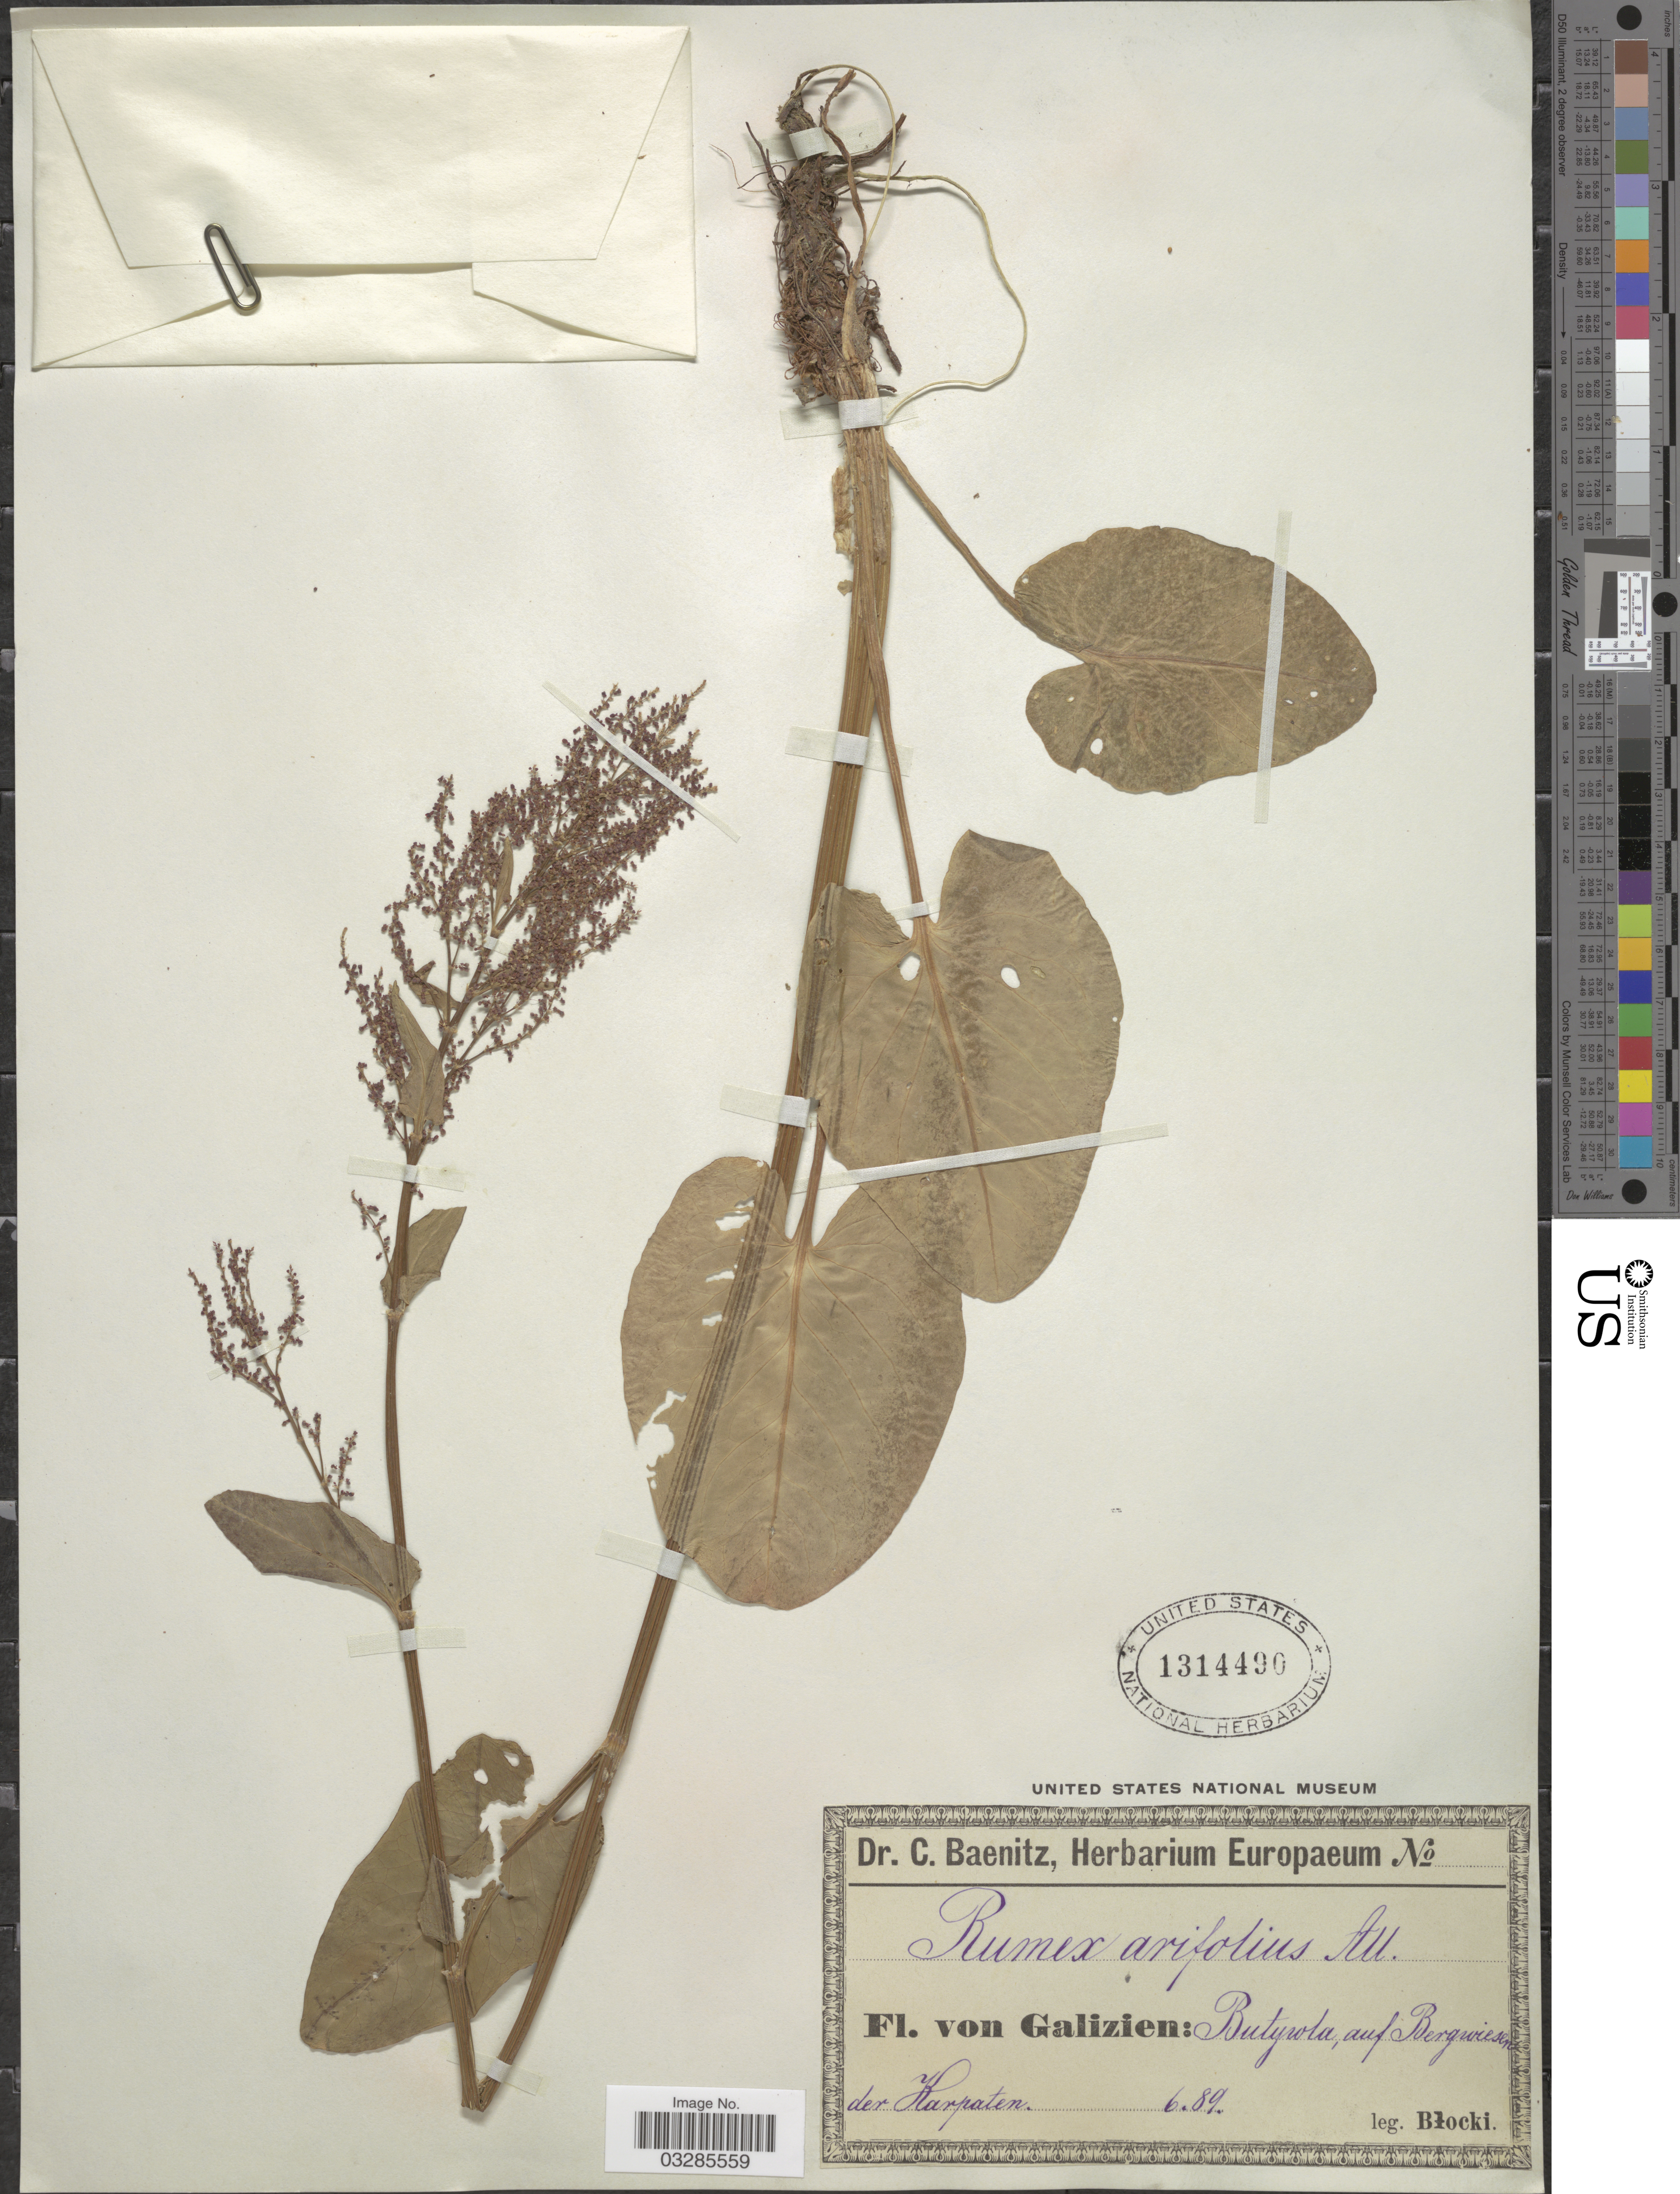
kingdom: Plantae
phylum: Tracheophyta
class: Magnoliopsida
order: Caryophyllales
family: Polygonaceae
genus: Rumex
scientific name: Rumex arifolius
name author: All.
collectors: Blocki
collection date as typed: Transcribed d/m/y: /6/89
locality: Von Galizien: Butywla, auf Bergwiesen der Karpaten.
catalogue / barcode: US 1314490